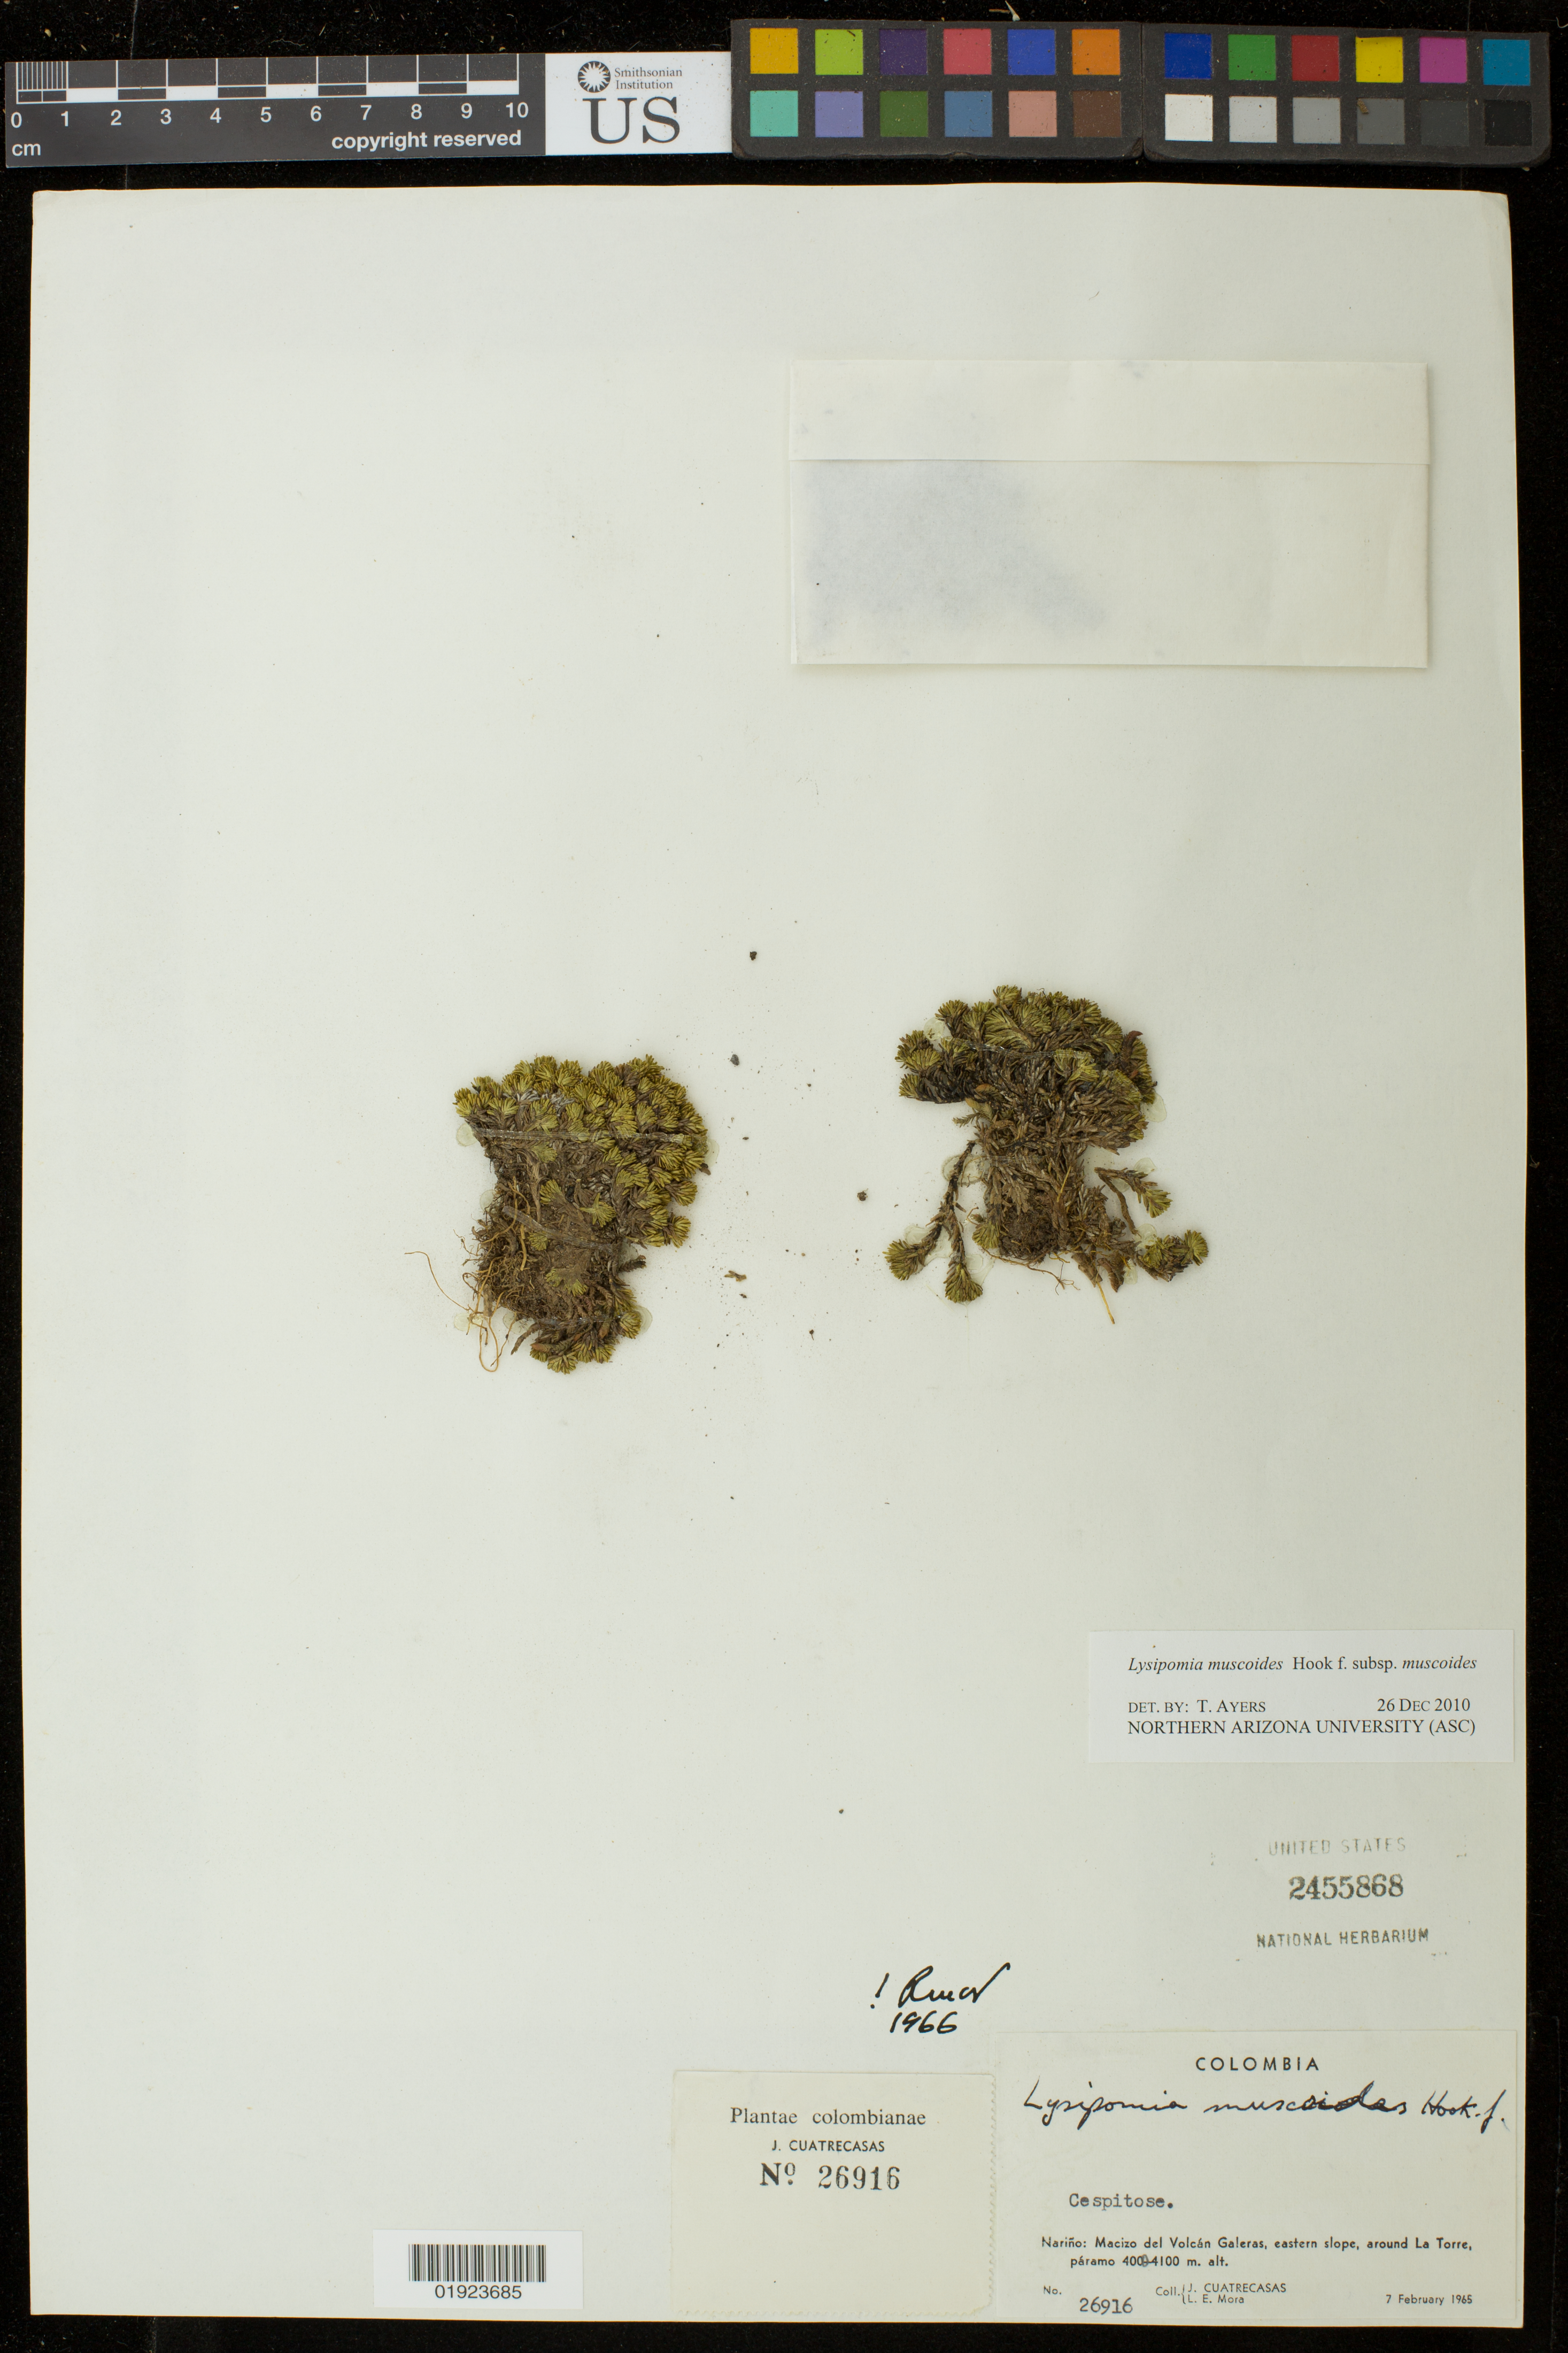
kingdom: Plantae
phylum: Tracheophyta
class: Magnoliopsida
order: Asterales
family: Campanulaceae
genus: Lysipomia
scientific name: Lysipomia muscoides subsp. muscoides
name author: Hook. f.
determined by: Ayers, T.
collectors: J. Cuatrecasas & L. Mora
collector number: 26916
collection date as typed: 7 February 1965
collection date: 1965-02-07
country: Colombia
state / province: Nariño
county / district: Pasto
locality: Macizo del Volcan Galeras, eastern slope, around La Torre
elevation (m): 4000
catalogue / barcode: US 2455868